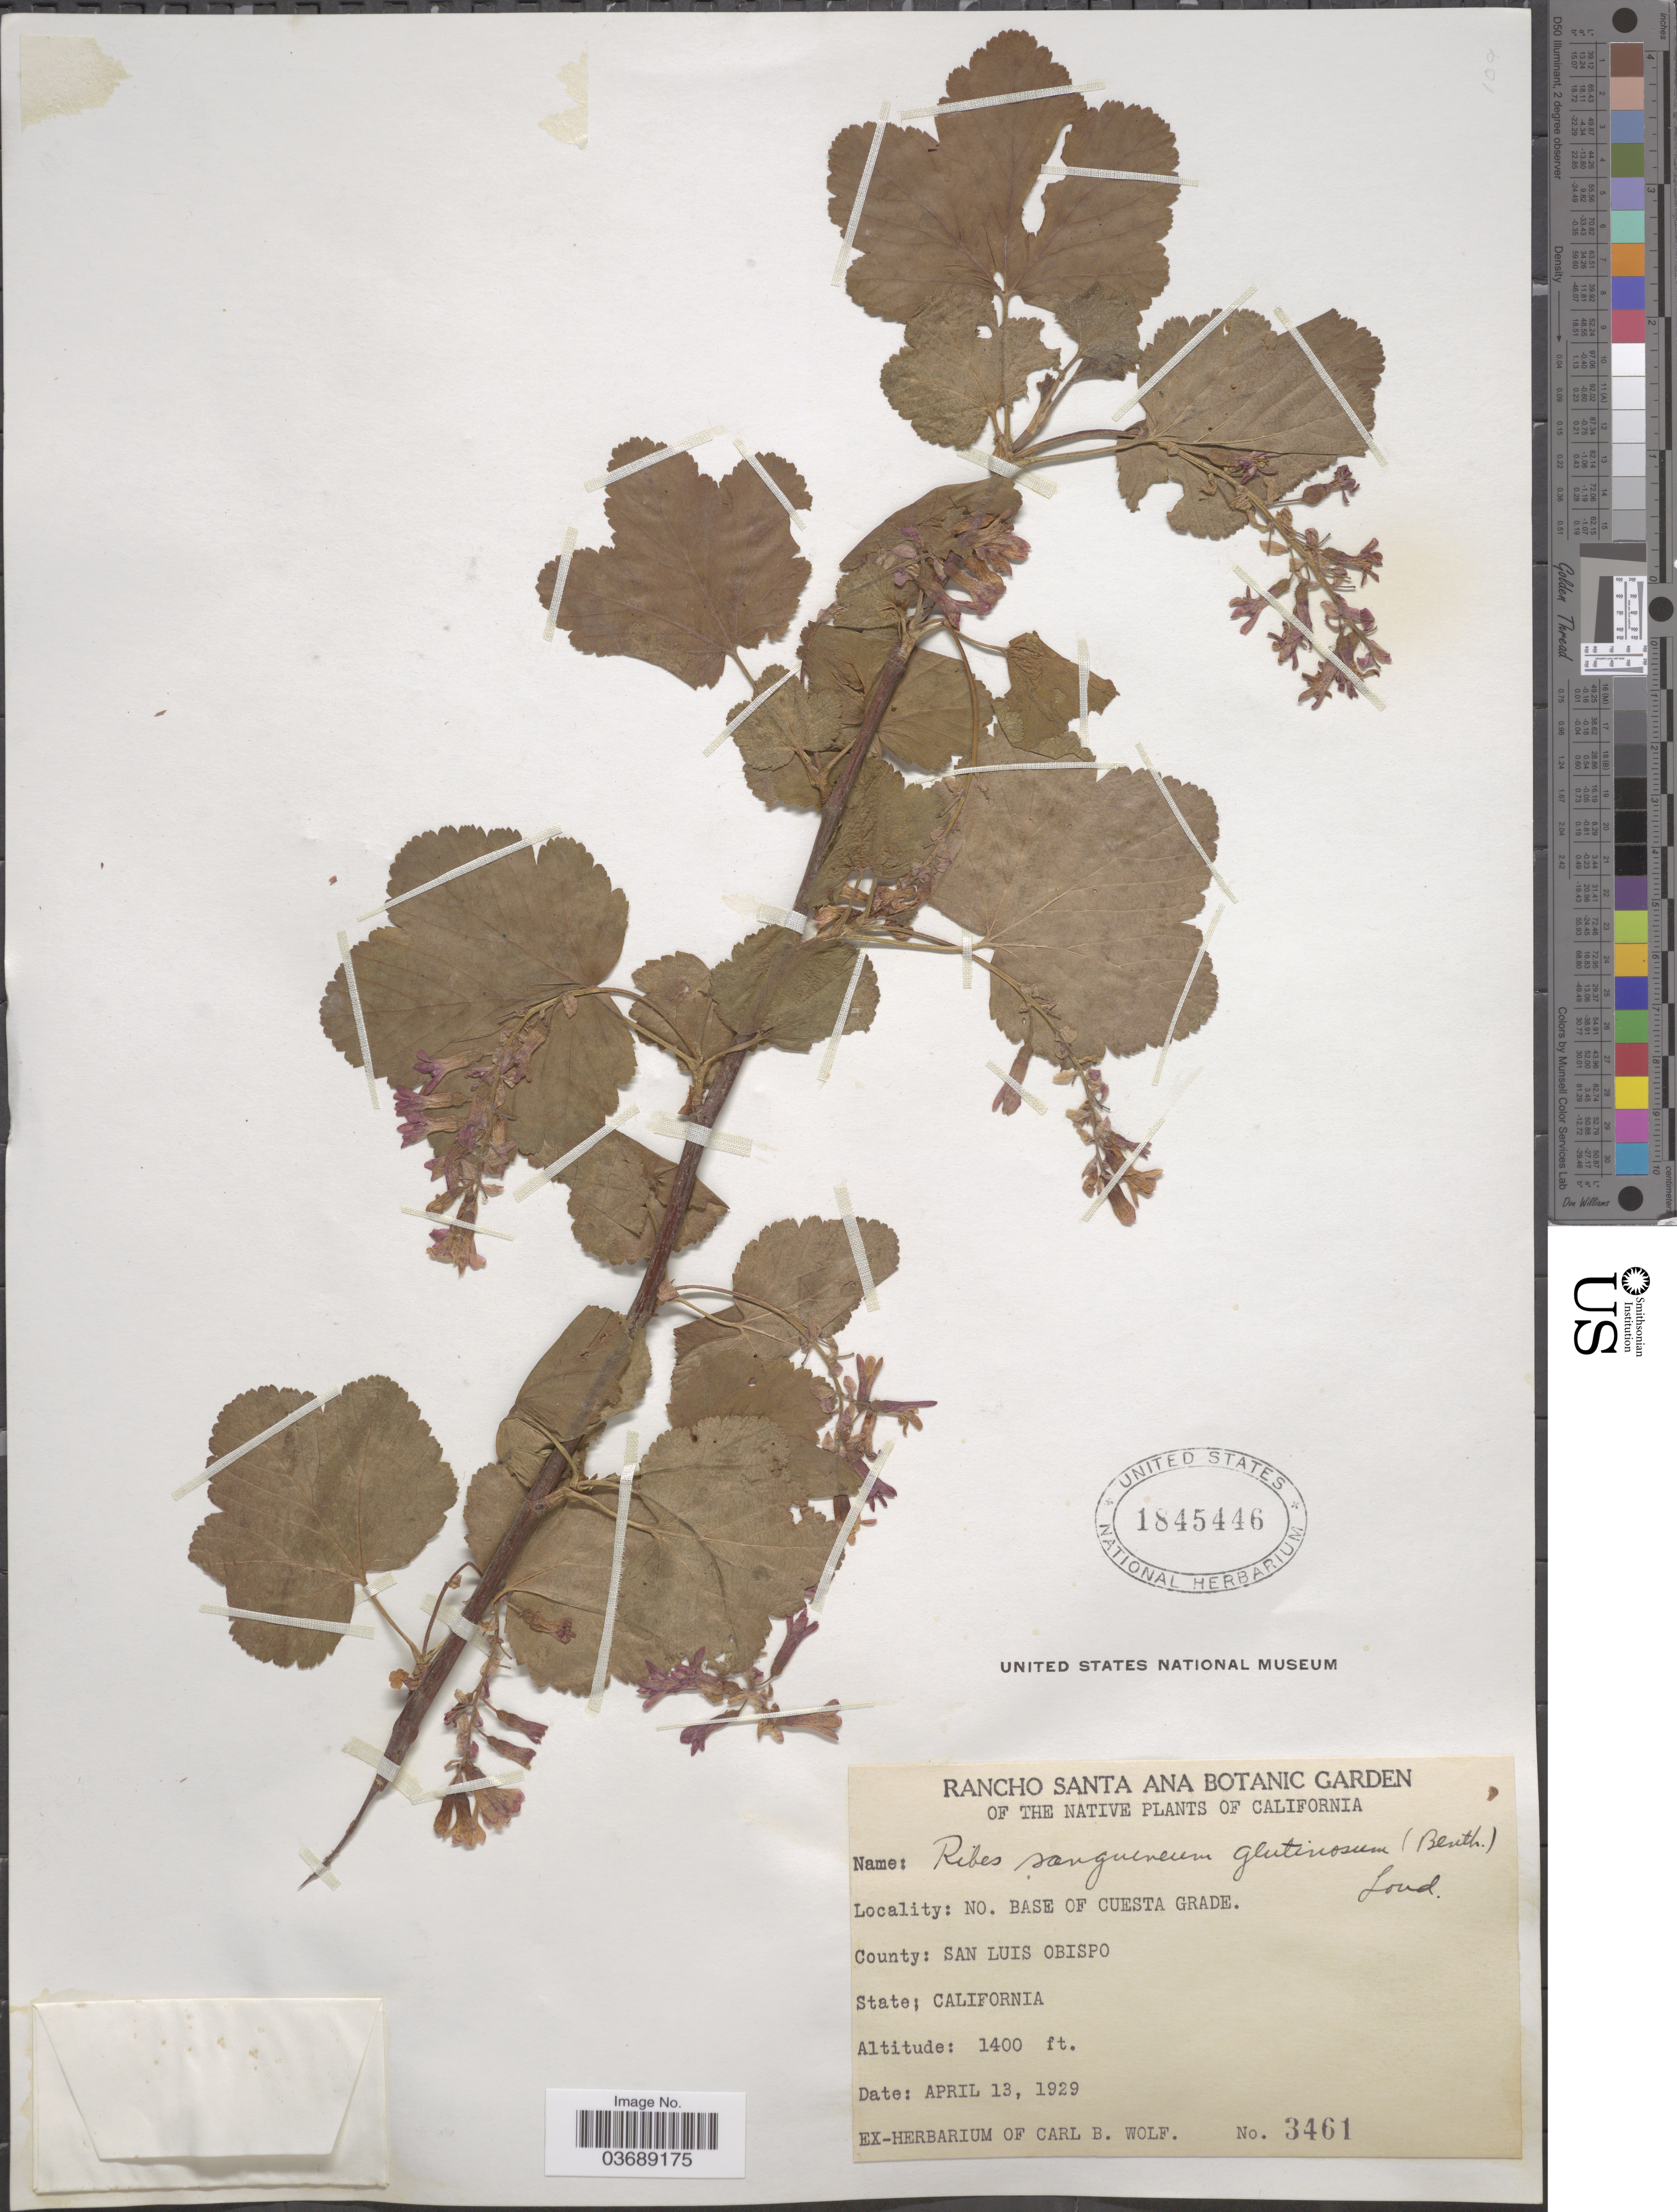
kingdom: Plantae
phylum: Tracheophyta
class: Magnoliopsida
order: Saxifragales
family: Grossulariaceae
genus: Ribes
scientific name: Ribes sanguineum var. glutinosum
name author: (Benth.) Loudon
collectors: C. B. Wolf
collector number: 3461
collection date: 1929-04-13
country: United States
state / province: California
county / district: San Luis Obispo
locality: No. base of Cuesta Grade. County: San Luis Obispo.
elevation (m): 427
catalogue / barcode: US 1845446